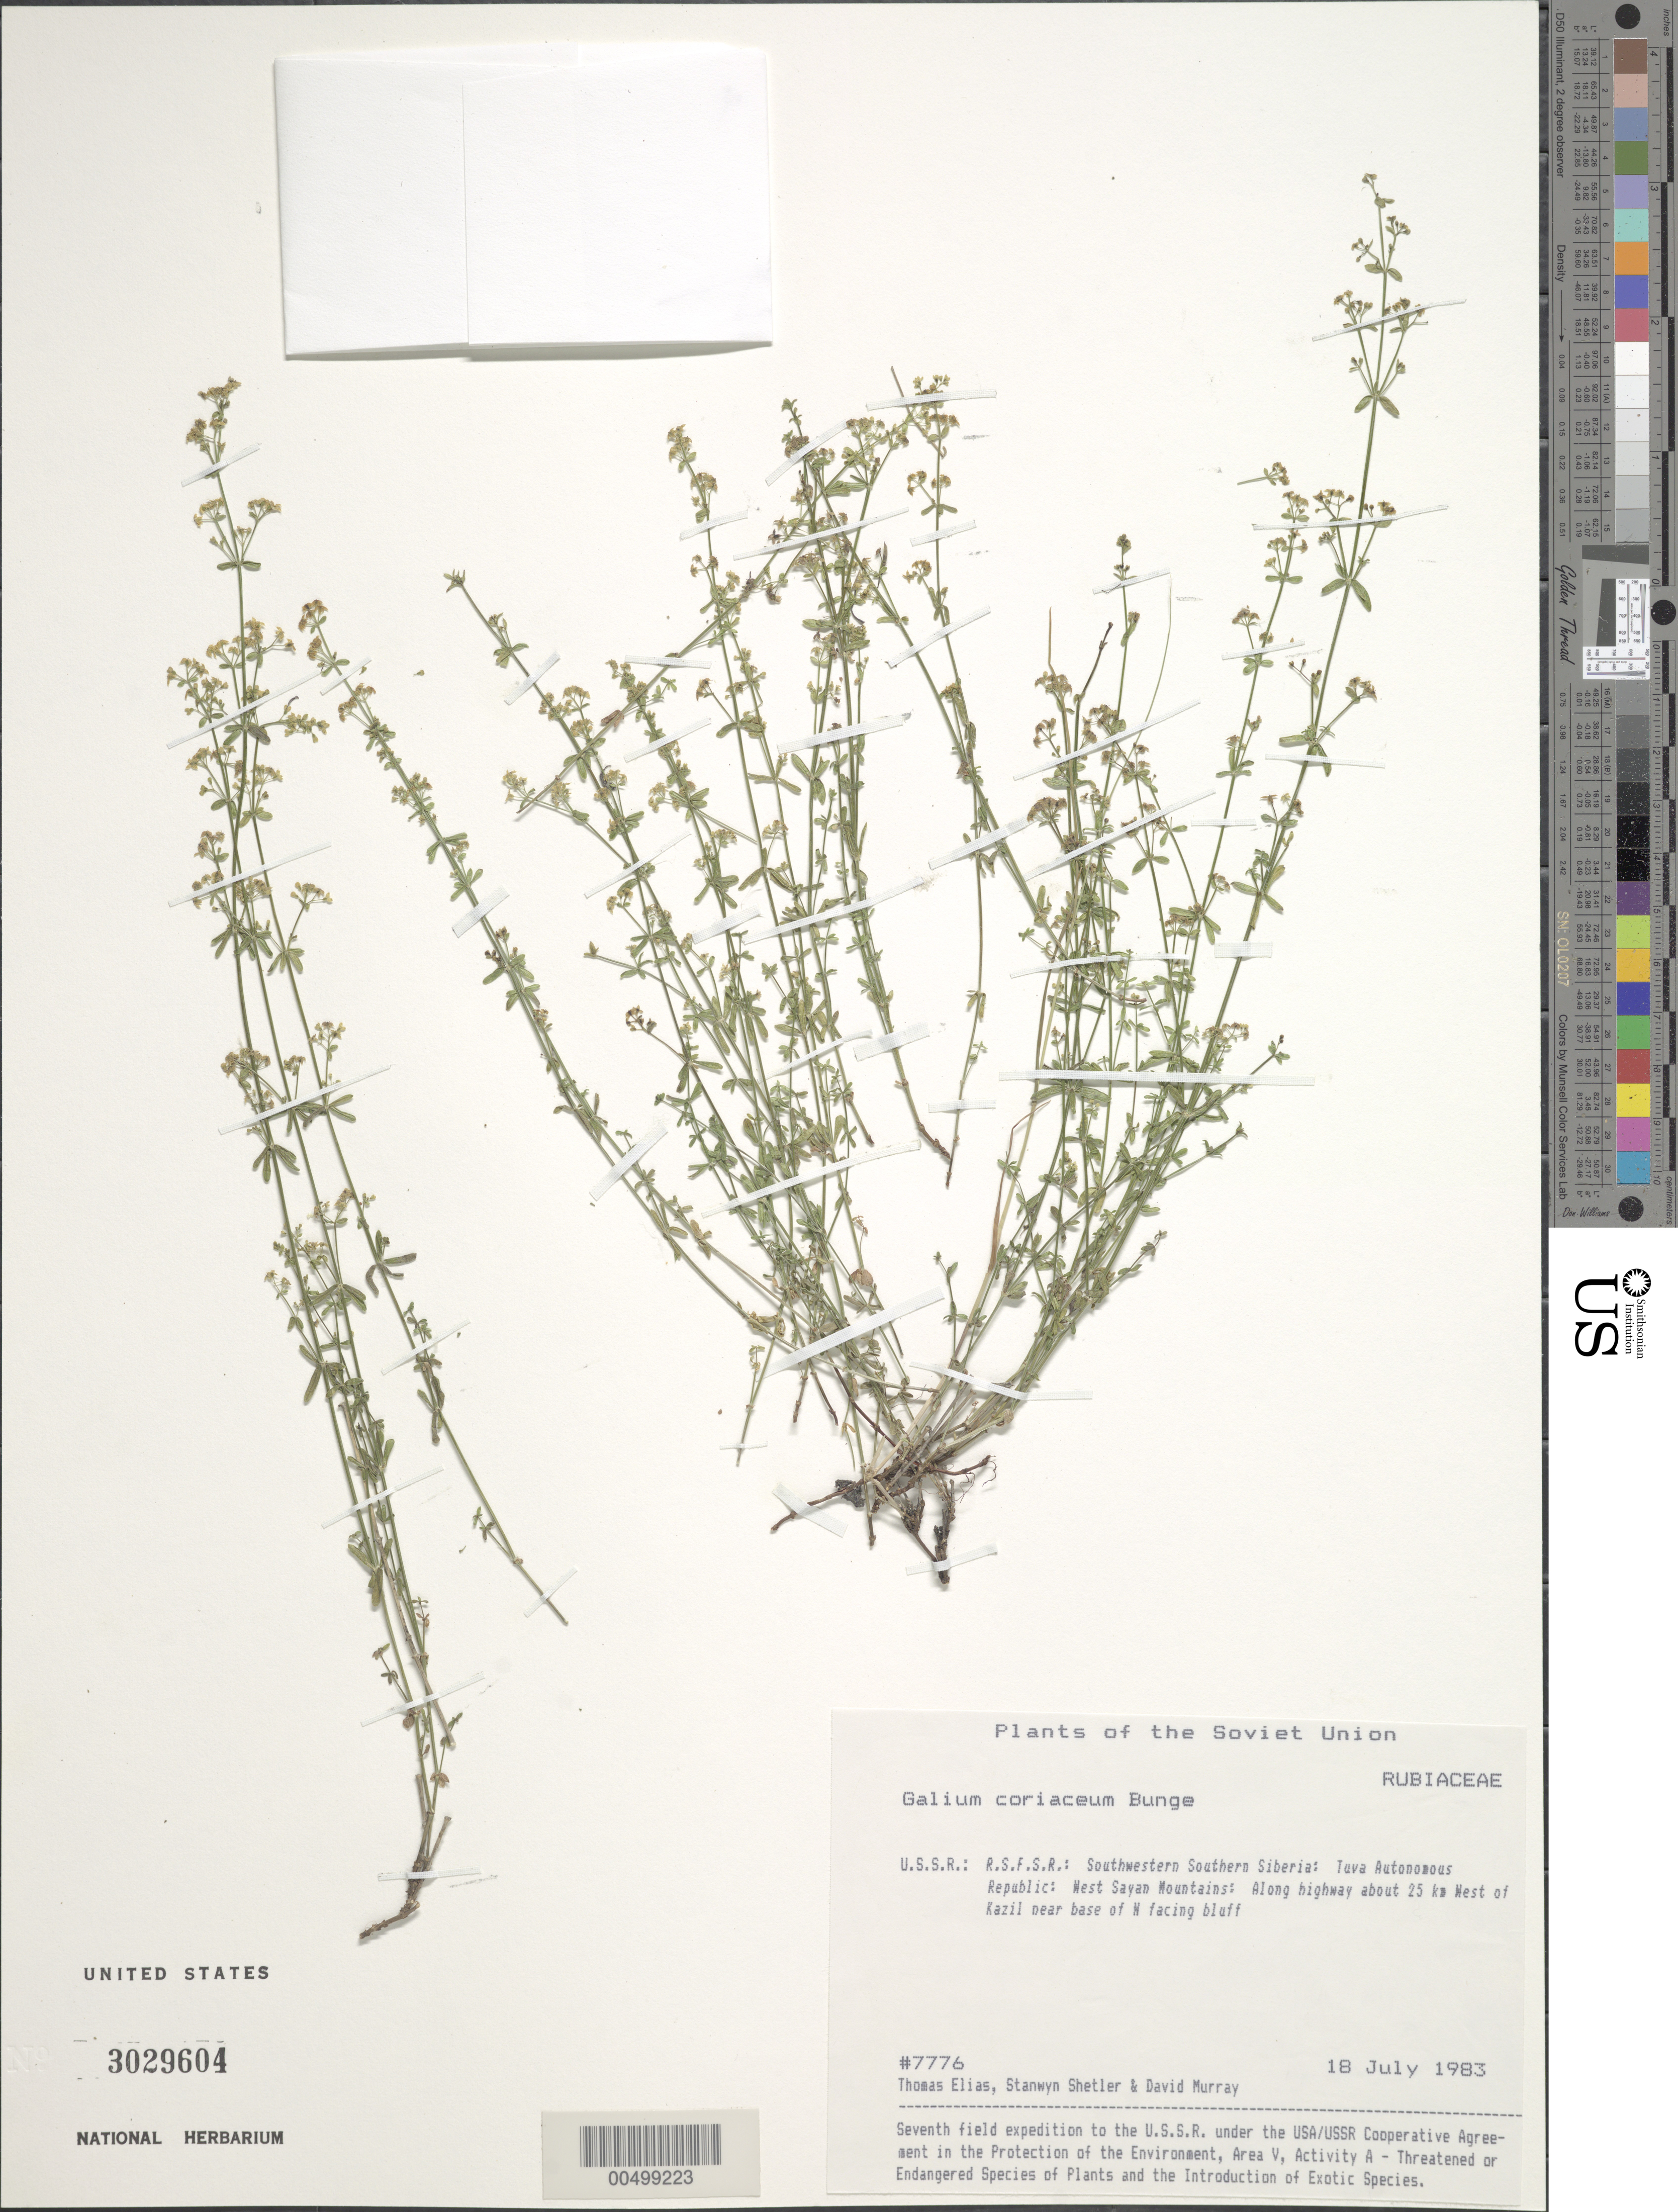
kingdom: Plantae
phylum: Tracheophyta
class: Magnoliopsida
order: Gentianales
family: Rubiaceae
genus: Galium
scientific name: Galium coriaceum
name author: Bunge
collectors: T. Elias, S. Shetler & D. F. Murray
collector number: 7776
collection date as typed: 18 Jul 1983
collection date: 1983-07-18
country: Russian Federation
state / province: Tuva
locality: West Sayan Mountains, along highway about 25 km W of Kazil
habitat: near base of N-facing bluff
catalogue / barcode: US 3029604